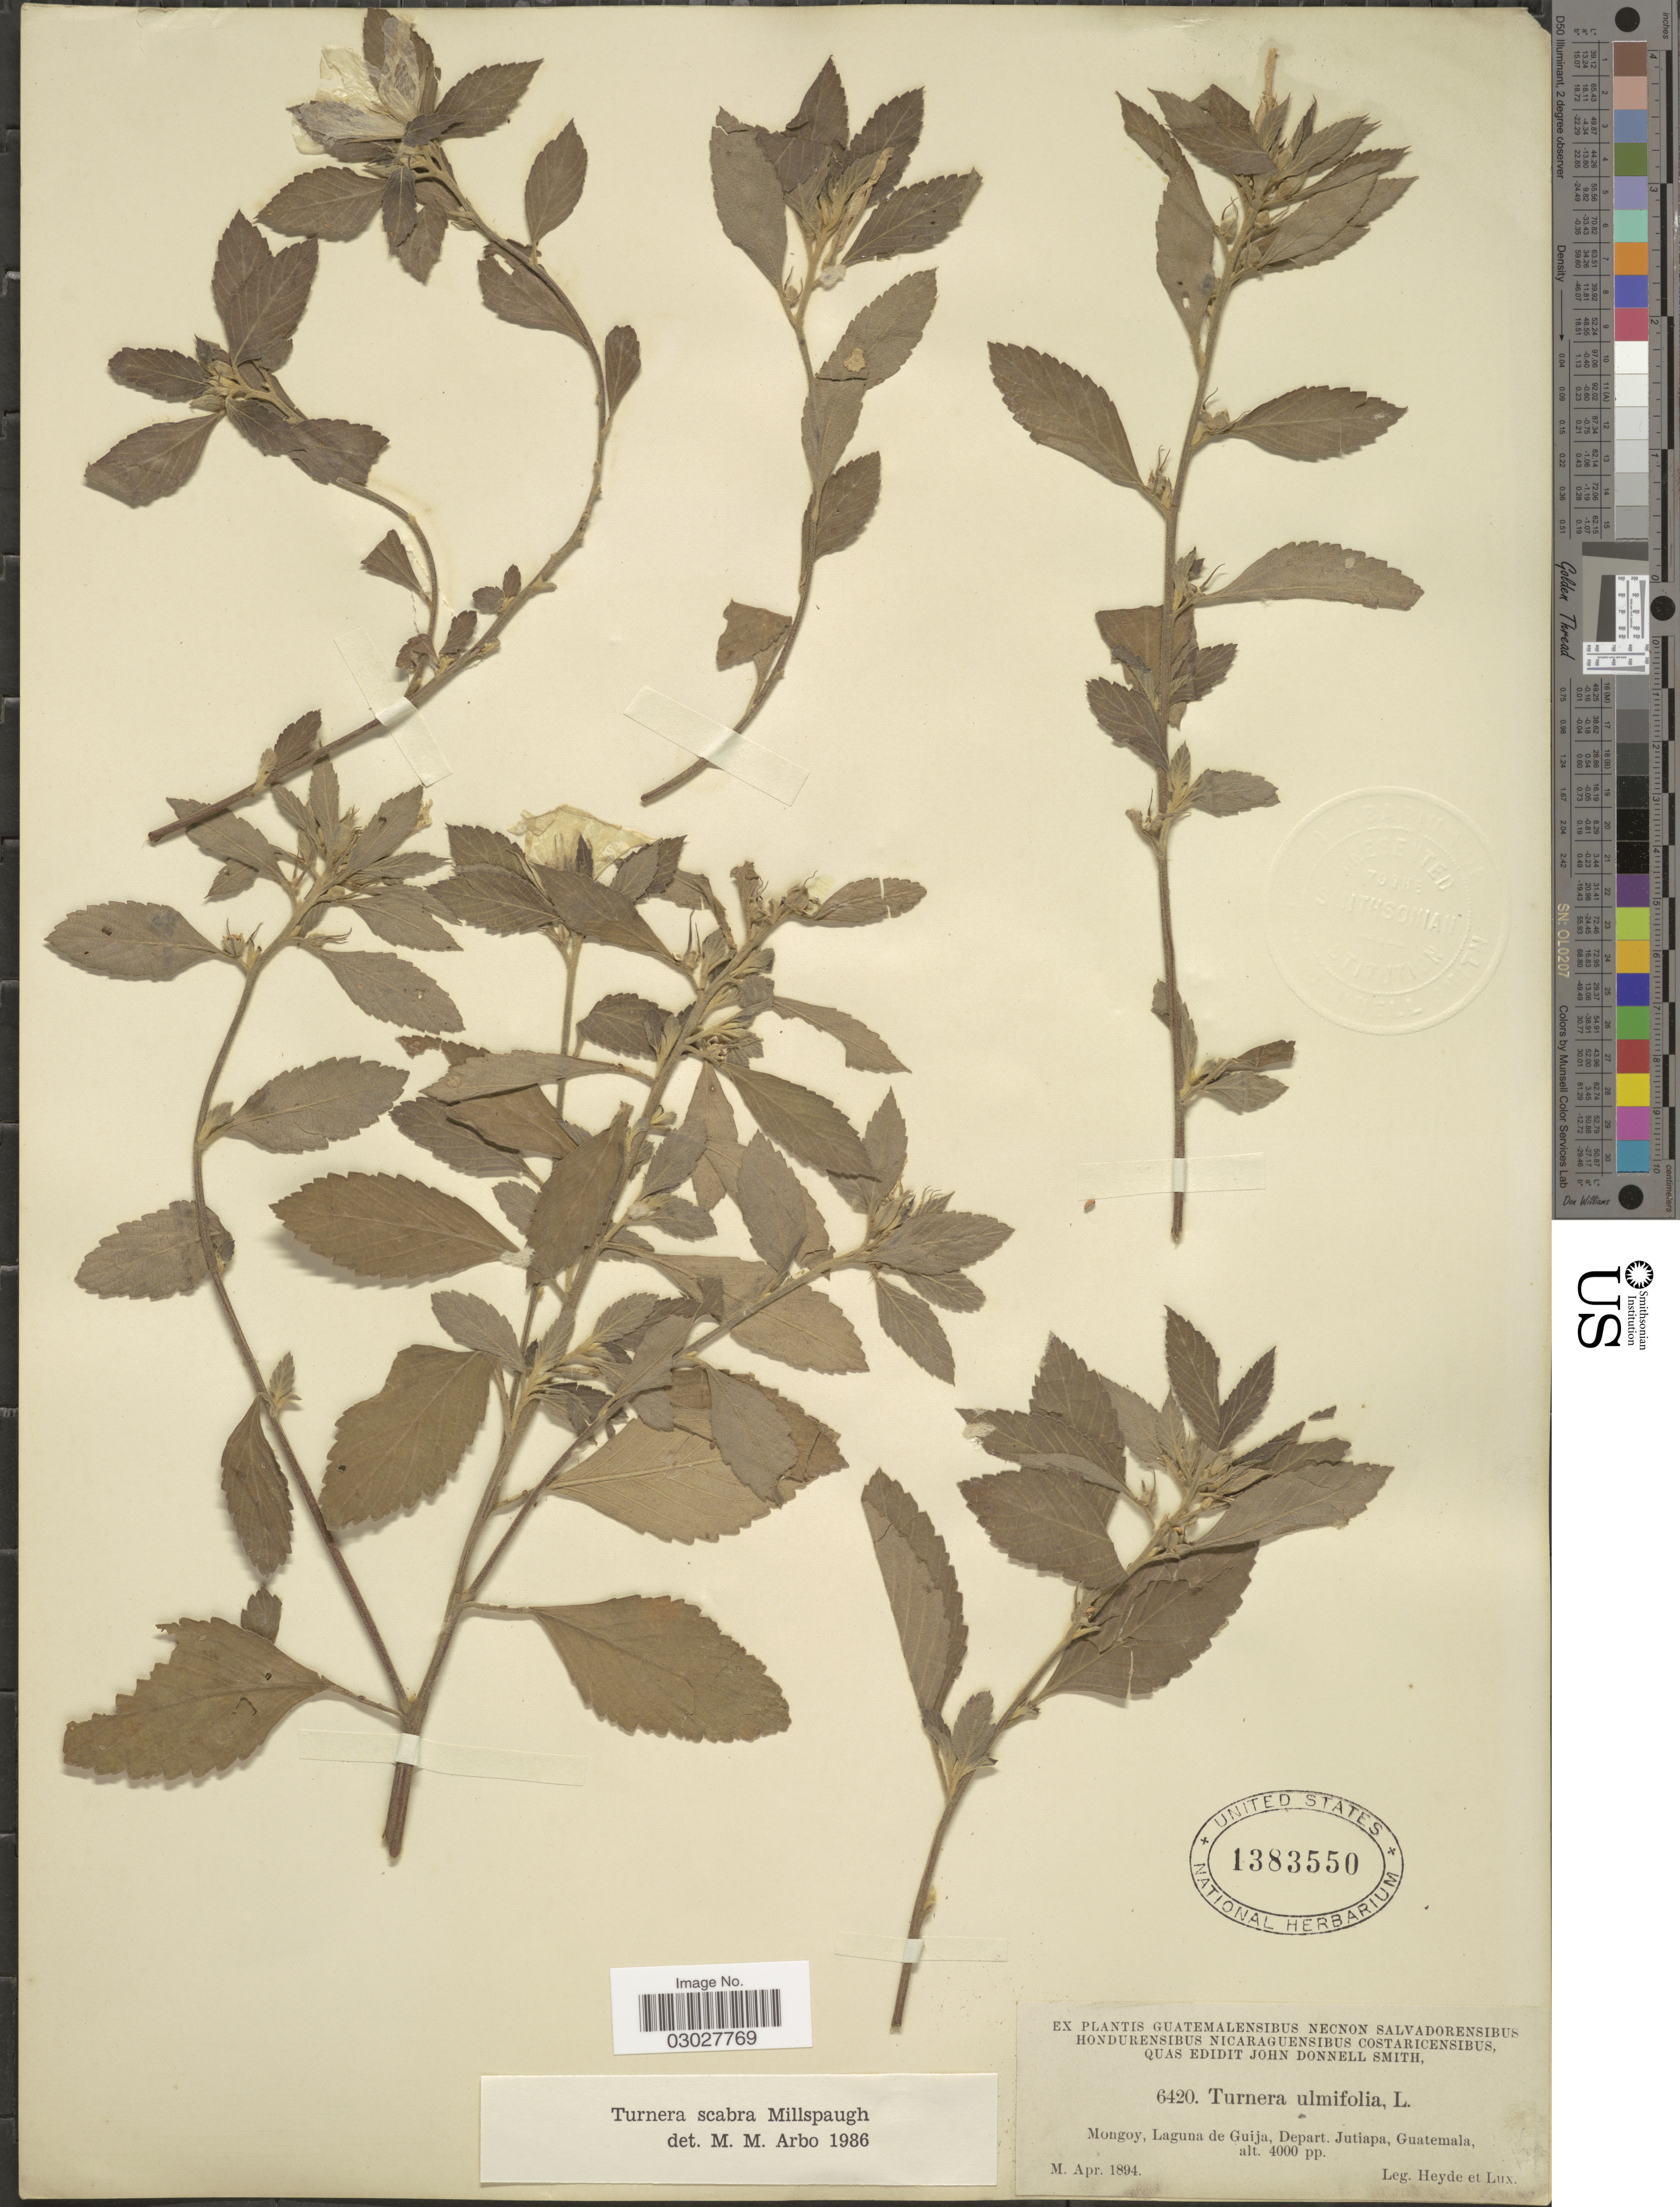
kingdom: Plantae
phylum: Tracheophyta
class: Magnoliopsida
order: Malpighiales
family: Turneraceae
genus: Turnera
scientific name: Turnera scabra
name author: Millsp.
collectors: Heyde & Lux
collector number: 6420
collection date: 1894-04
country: Guatemala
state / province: Jutiapa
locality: Mongoy, Laguna de Guija, Depart. Jutiapa.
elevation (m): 1219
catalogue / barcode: US 1383550